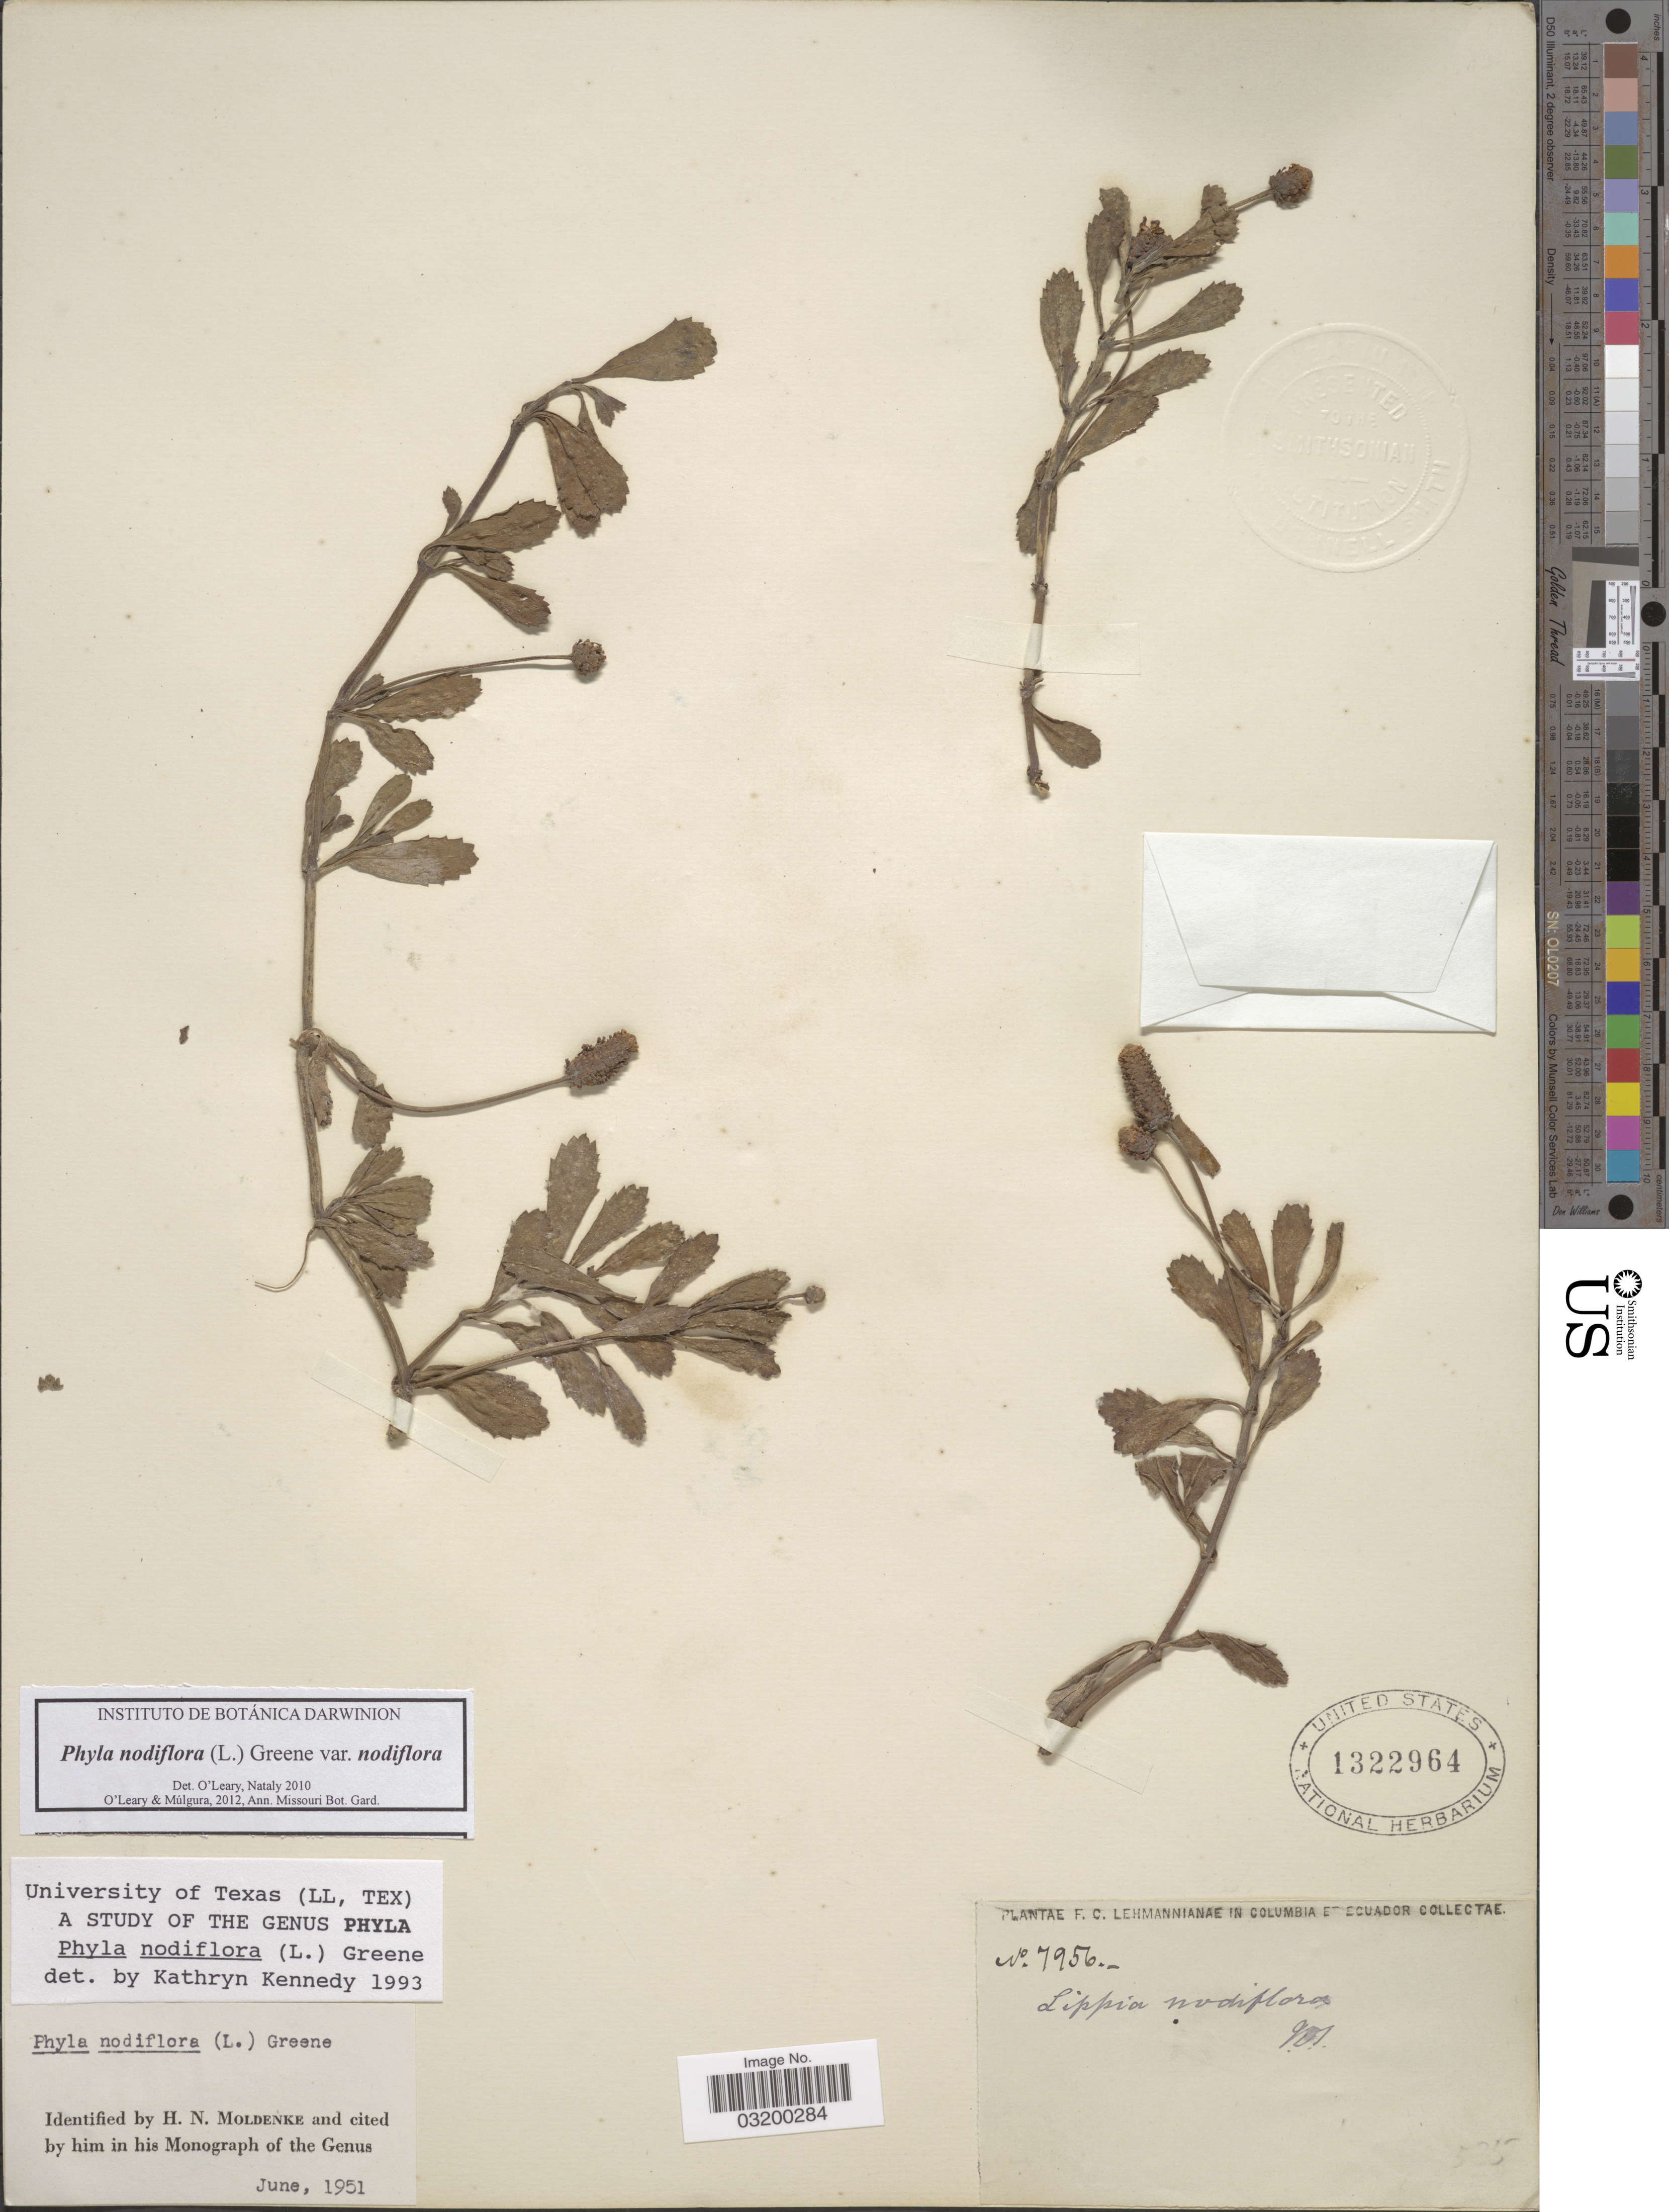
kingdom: Plantae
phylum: Tracheophyta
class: Magnoliopsida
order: Lamiales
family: Verbenaceae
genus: Phyla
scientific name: Phyla nodiflora var. nodiflora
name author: (L.) Greene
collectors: F. C. Lehmann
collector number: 7956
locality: Colombia et Ecuador.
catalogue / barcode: US 1322964